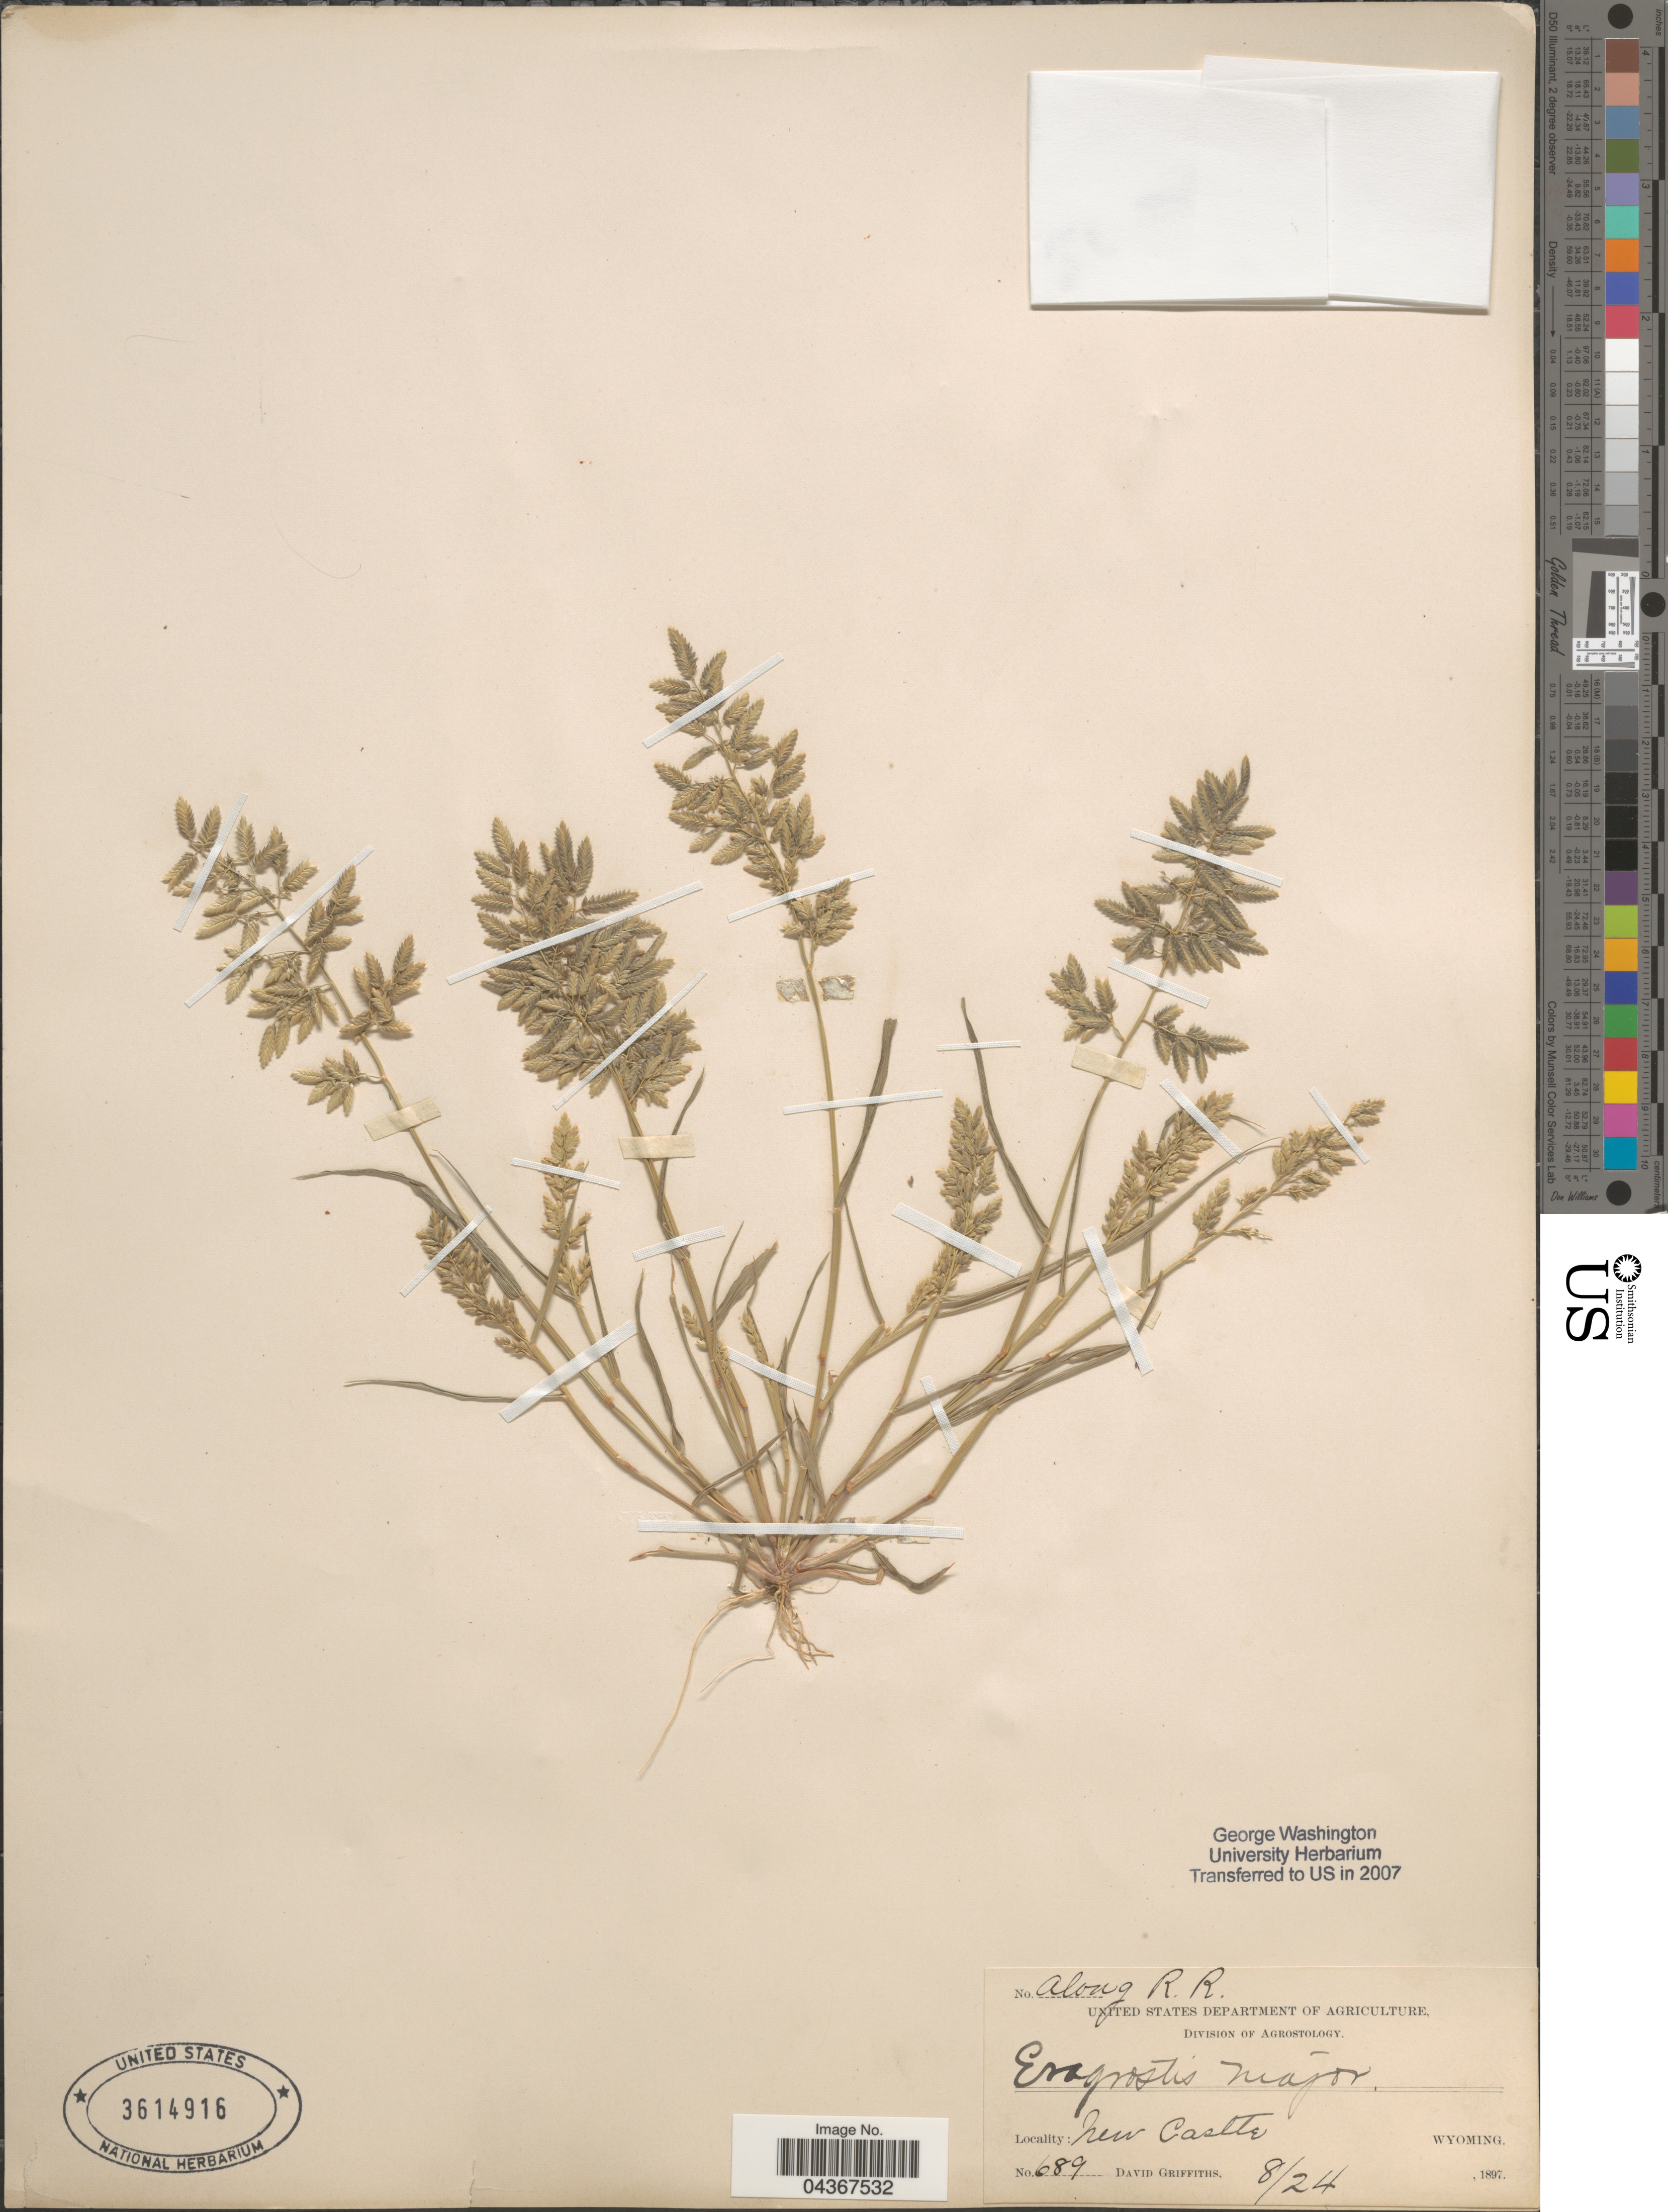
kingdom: Plantae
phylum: Tracheophyta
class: Liliopsida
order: Poales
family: Poaceae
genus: Eragrostis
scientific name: Eragrostis cilianensis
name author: (Bellardi) Vignolo ex Janch.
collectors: D. Griffiths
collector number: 689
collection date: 1897-08-24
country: United States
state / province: Wyoming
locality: Along R. R. New Castle.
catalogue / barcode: US 3614916